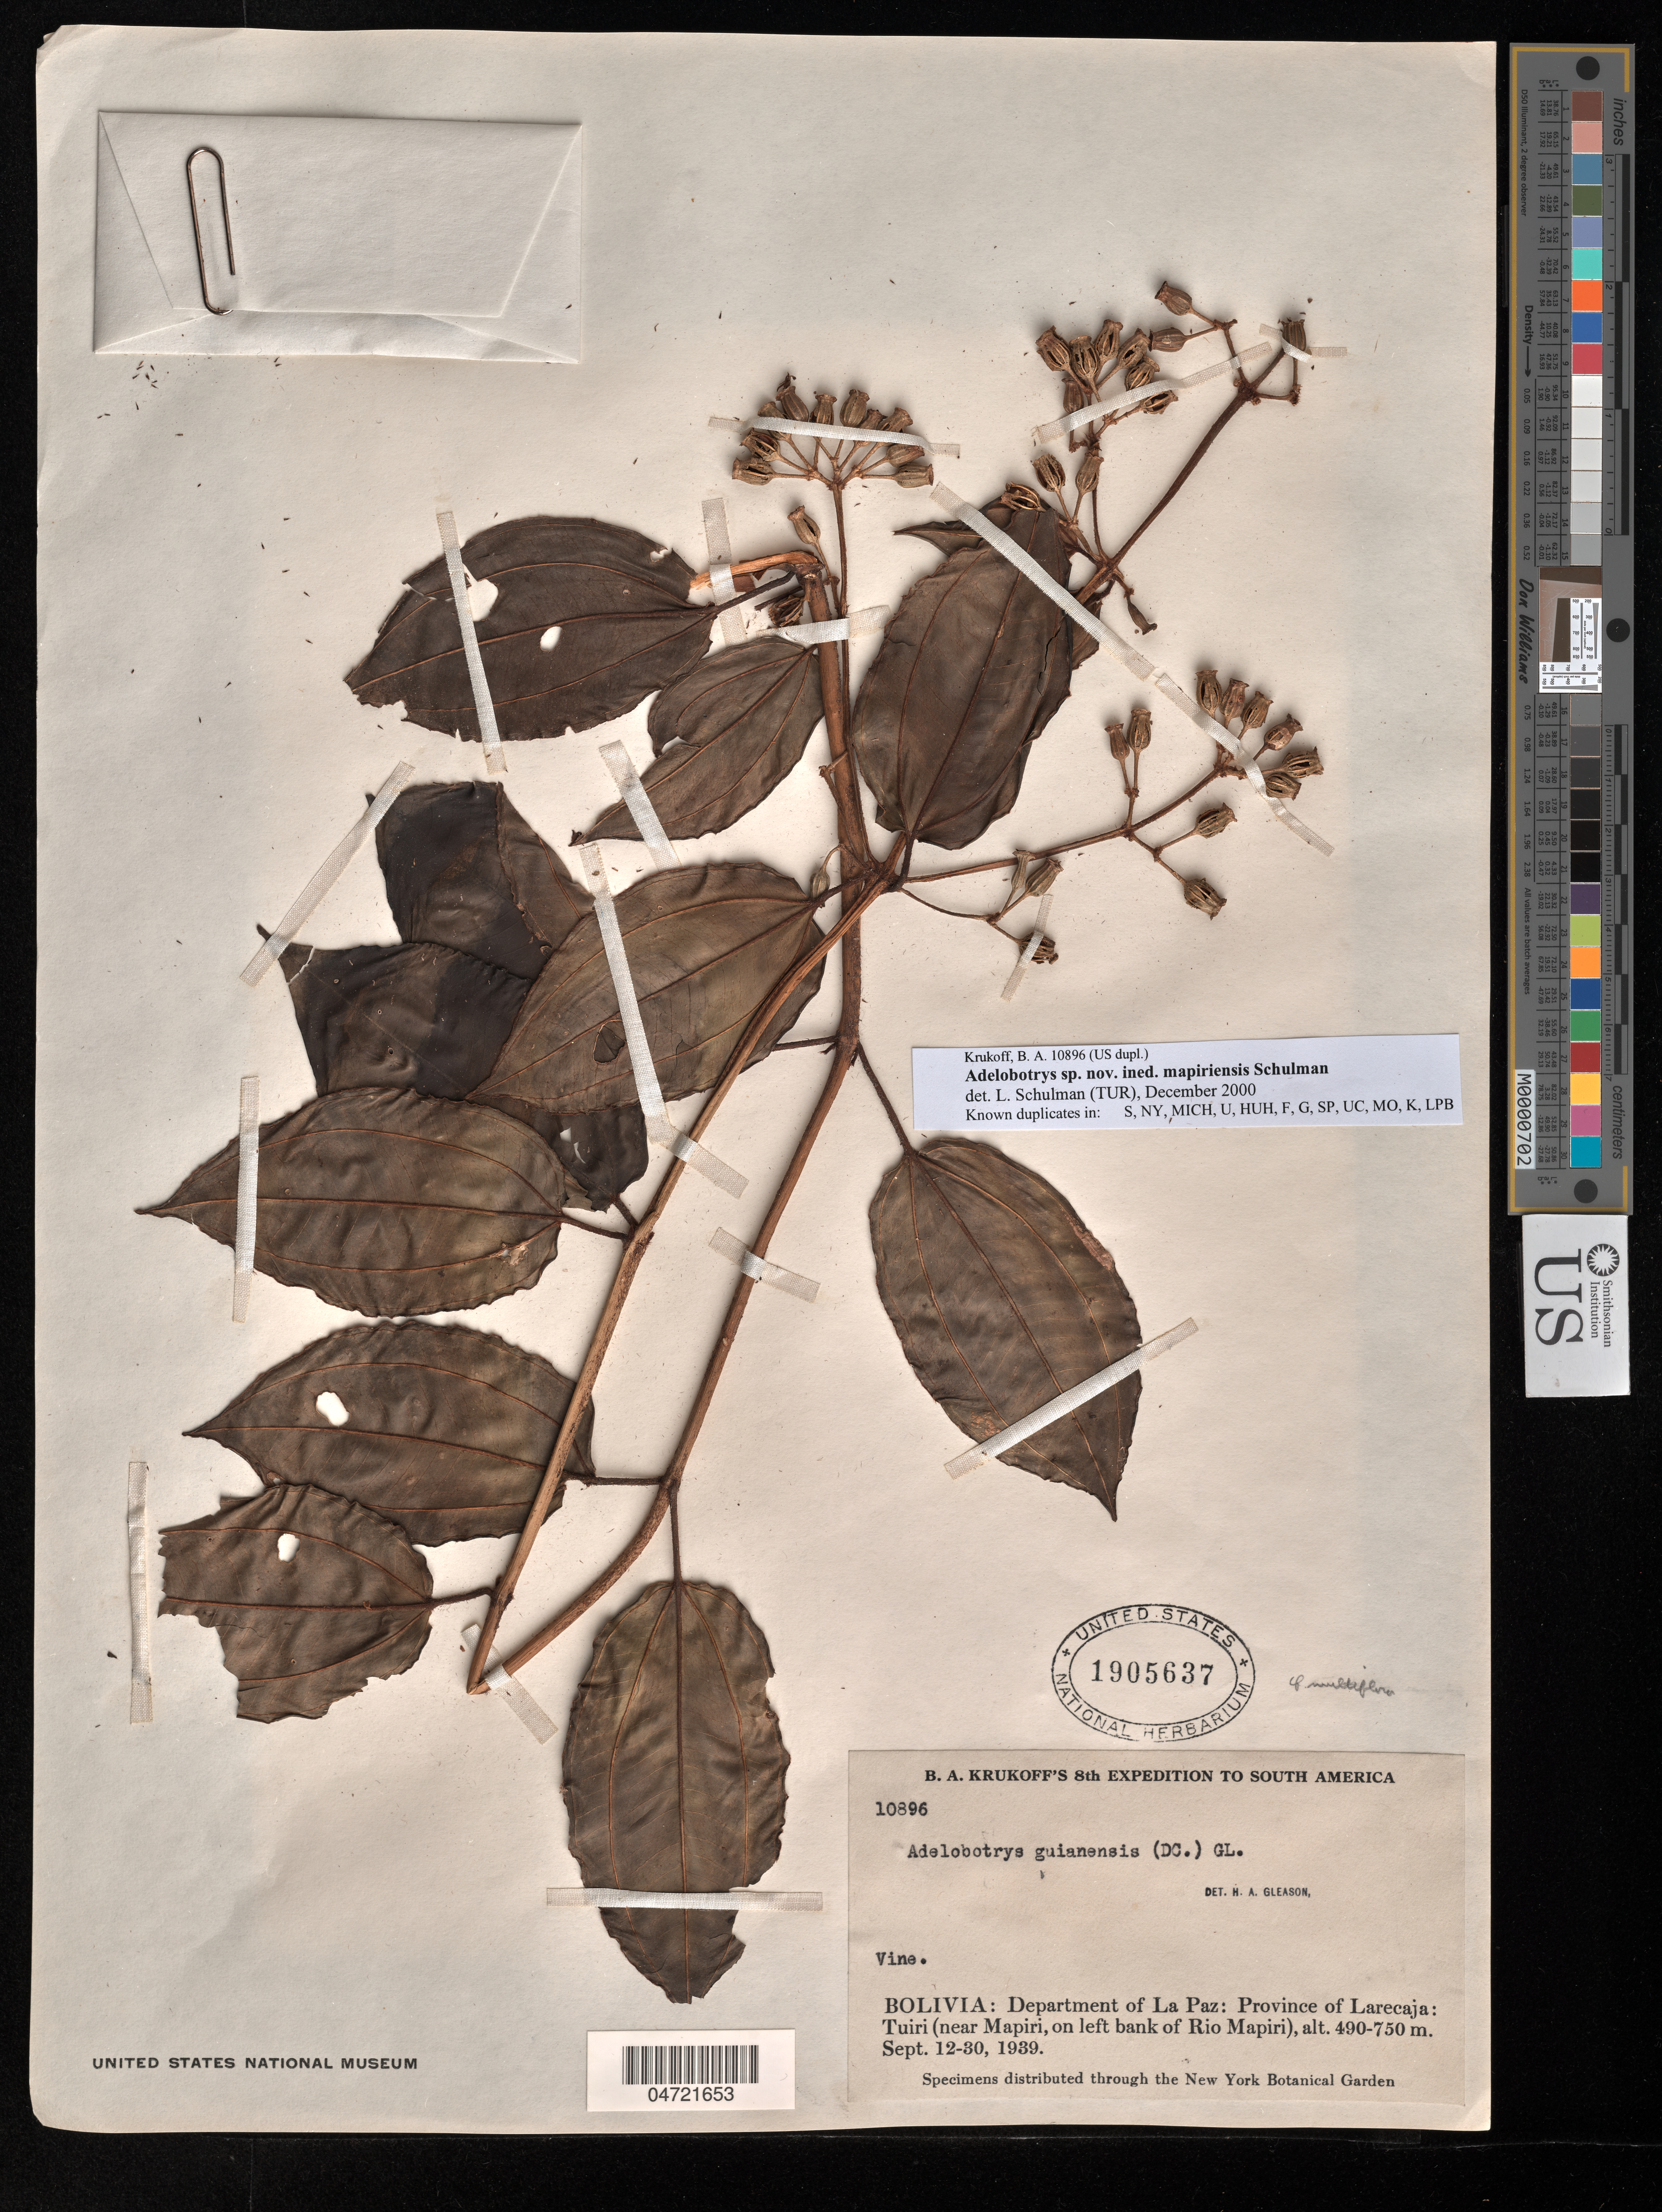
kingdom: Plantae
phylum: Tracheophyta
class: Magnoliopsida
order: Myrtales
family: Melastomataceae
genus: Adelobotrys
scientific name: Adelobotrys sp. nov.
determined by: Schulman, Leif, (TUR), University of Turku (FINLAND)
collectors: B. A. Krukoff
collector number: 10896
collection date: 1939-09-12/1939-09-30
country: Bolivia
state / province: La Páz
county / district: Larecaja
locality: Tuiri (near Mapiri, on left bank of Rio Mapiri.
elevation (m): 490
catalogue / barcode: US 1905637